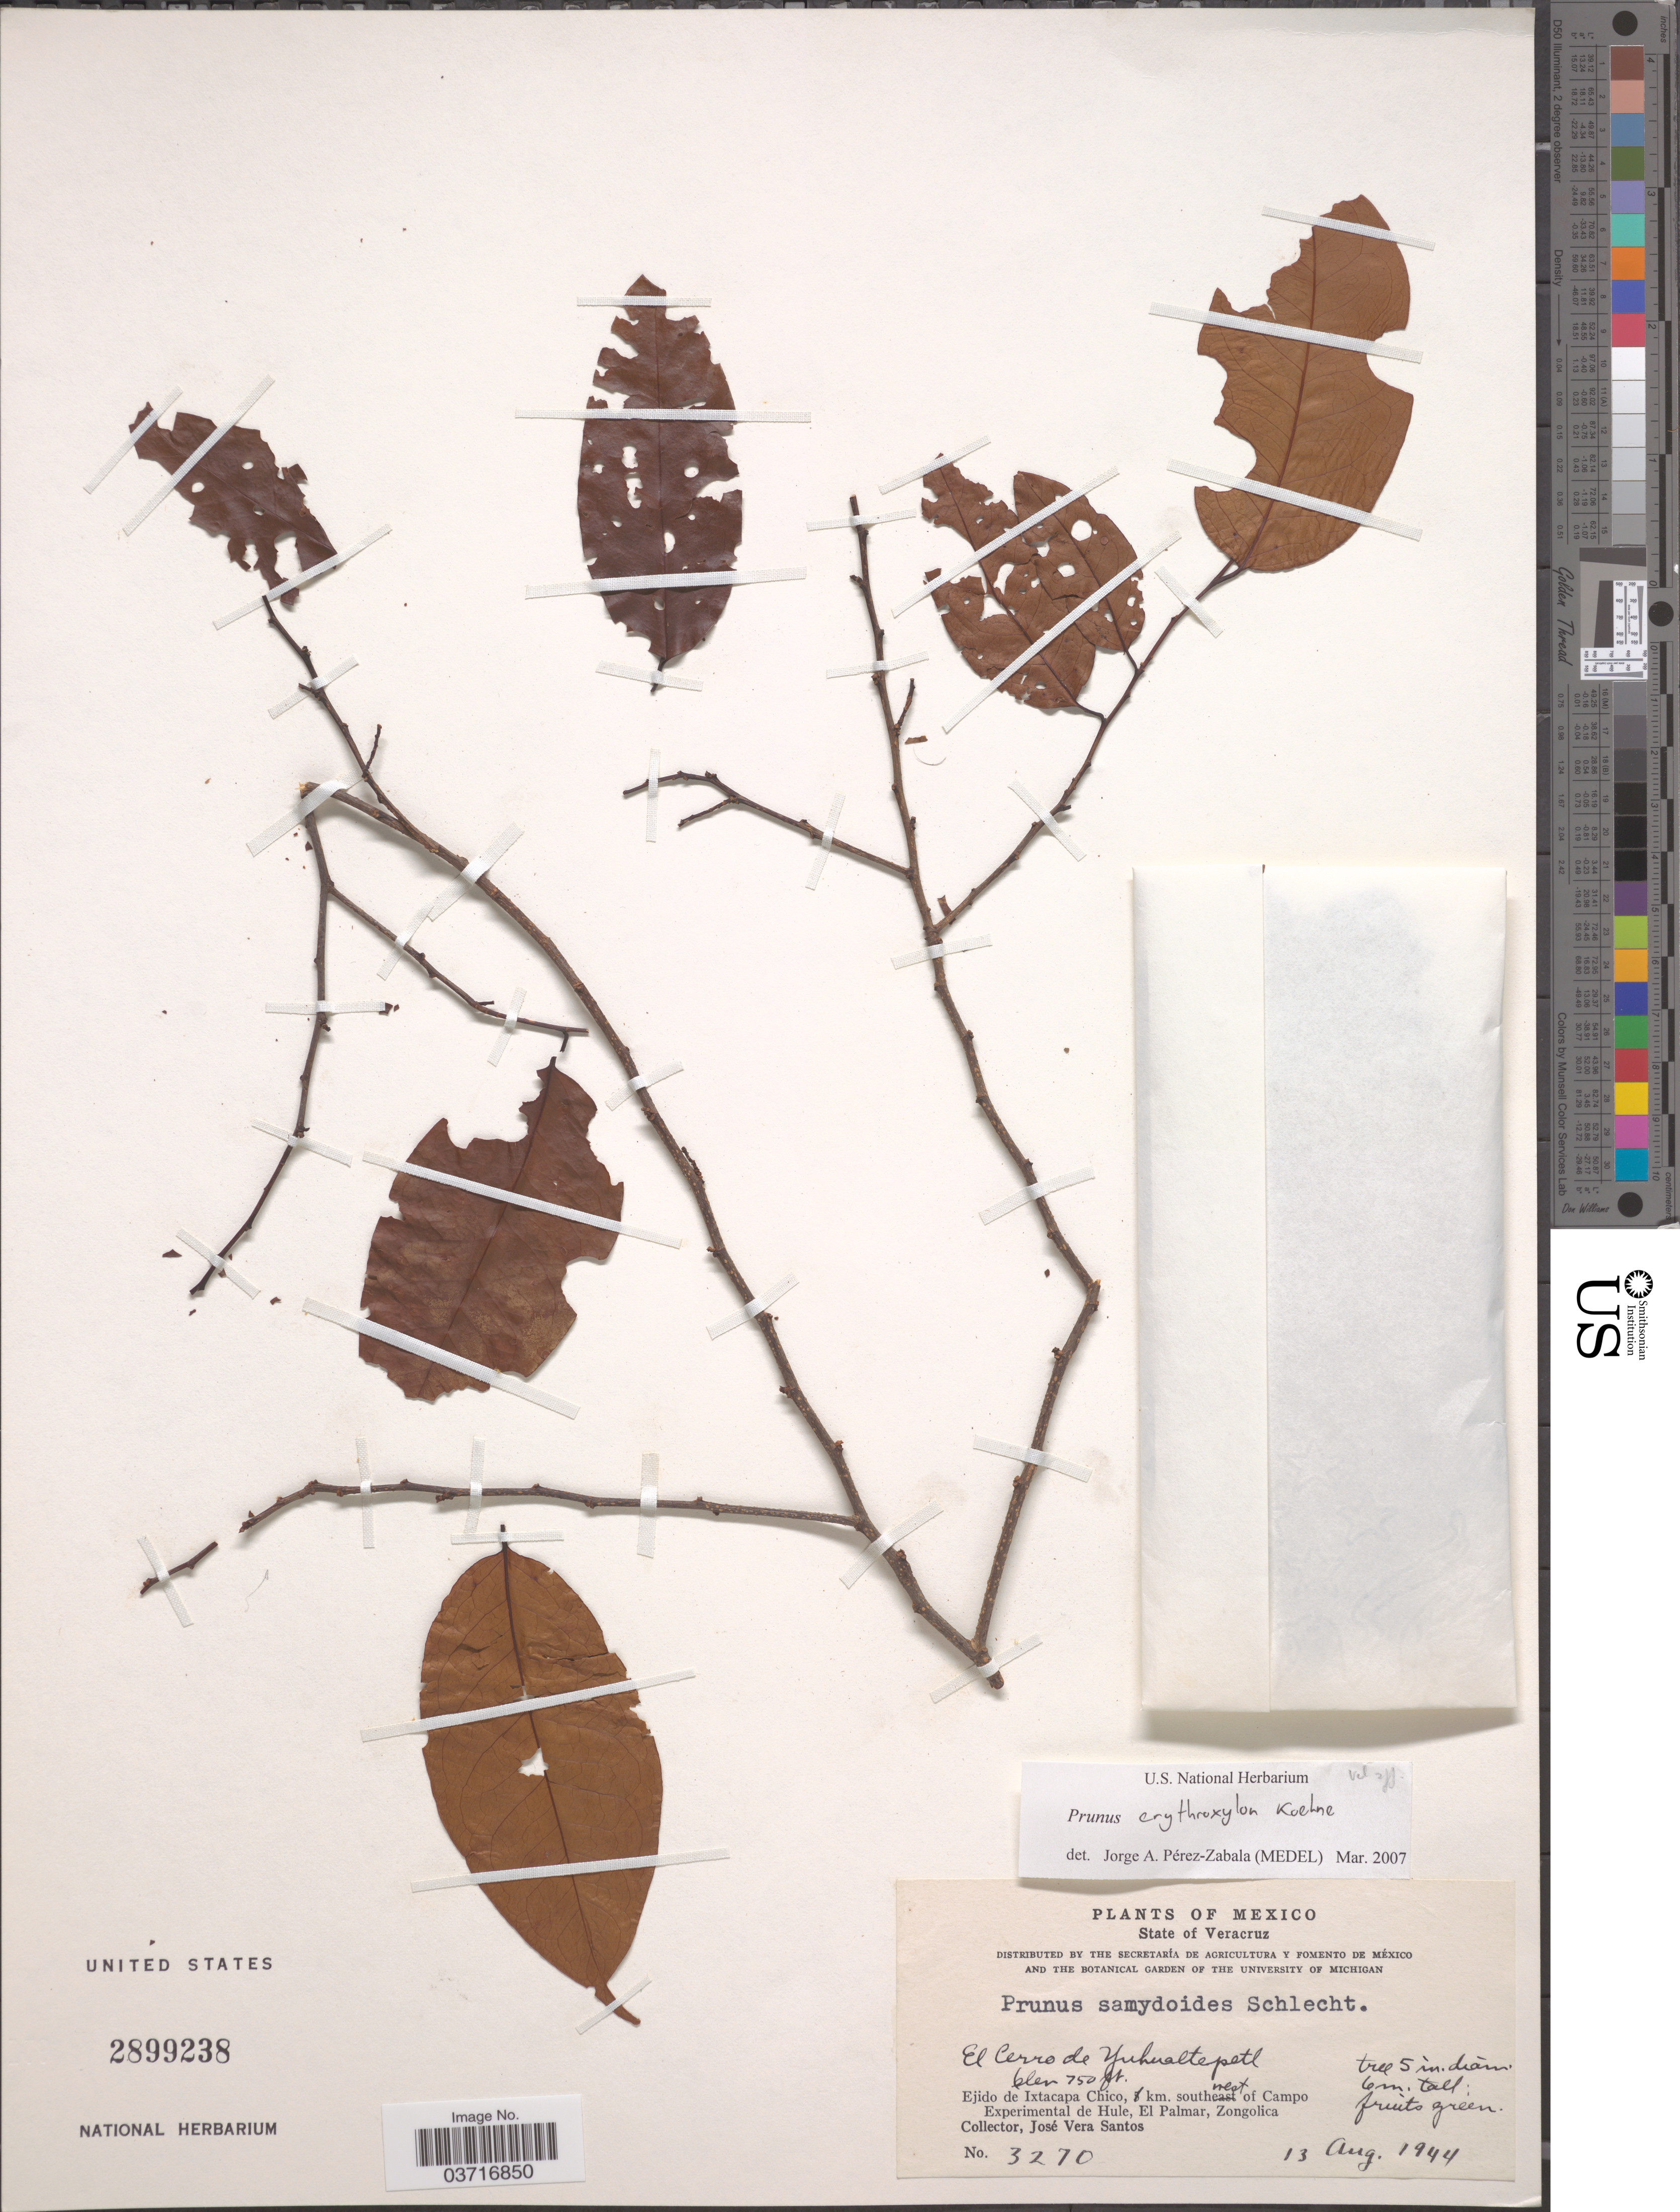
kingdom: Plantae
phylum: Tracheophyta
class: Magnoliopsida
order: Rosales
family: Rosaceae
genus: Prunus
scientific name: Prunus erythroxylon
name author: Koehne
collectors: J. Vera Santos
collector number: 3270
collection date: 1944-08-13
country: Mexico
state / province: Veracruz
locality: Veracruz. El Cerro de Yuhualtepetl. Ejido de Ixtacapa Chico, 1 km southwest of Campo Experimental de Hule, El Palmar, Zongolica.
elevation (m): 229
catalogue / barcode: US 2899238